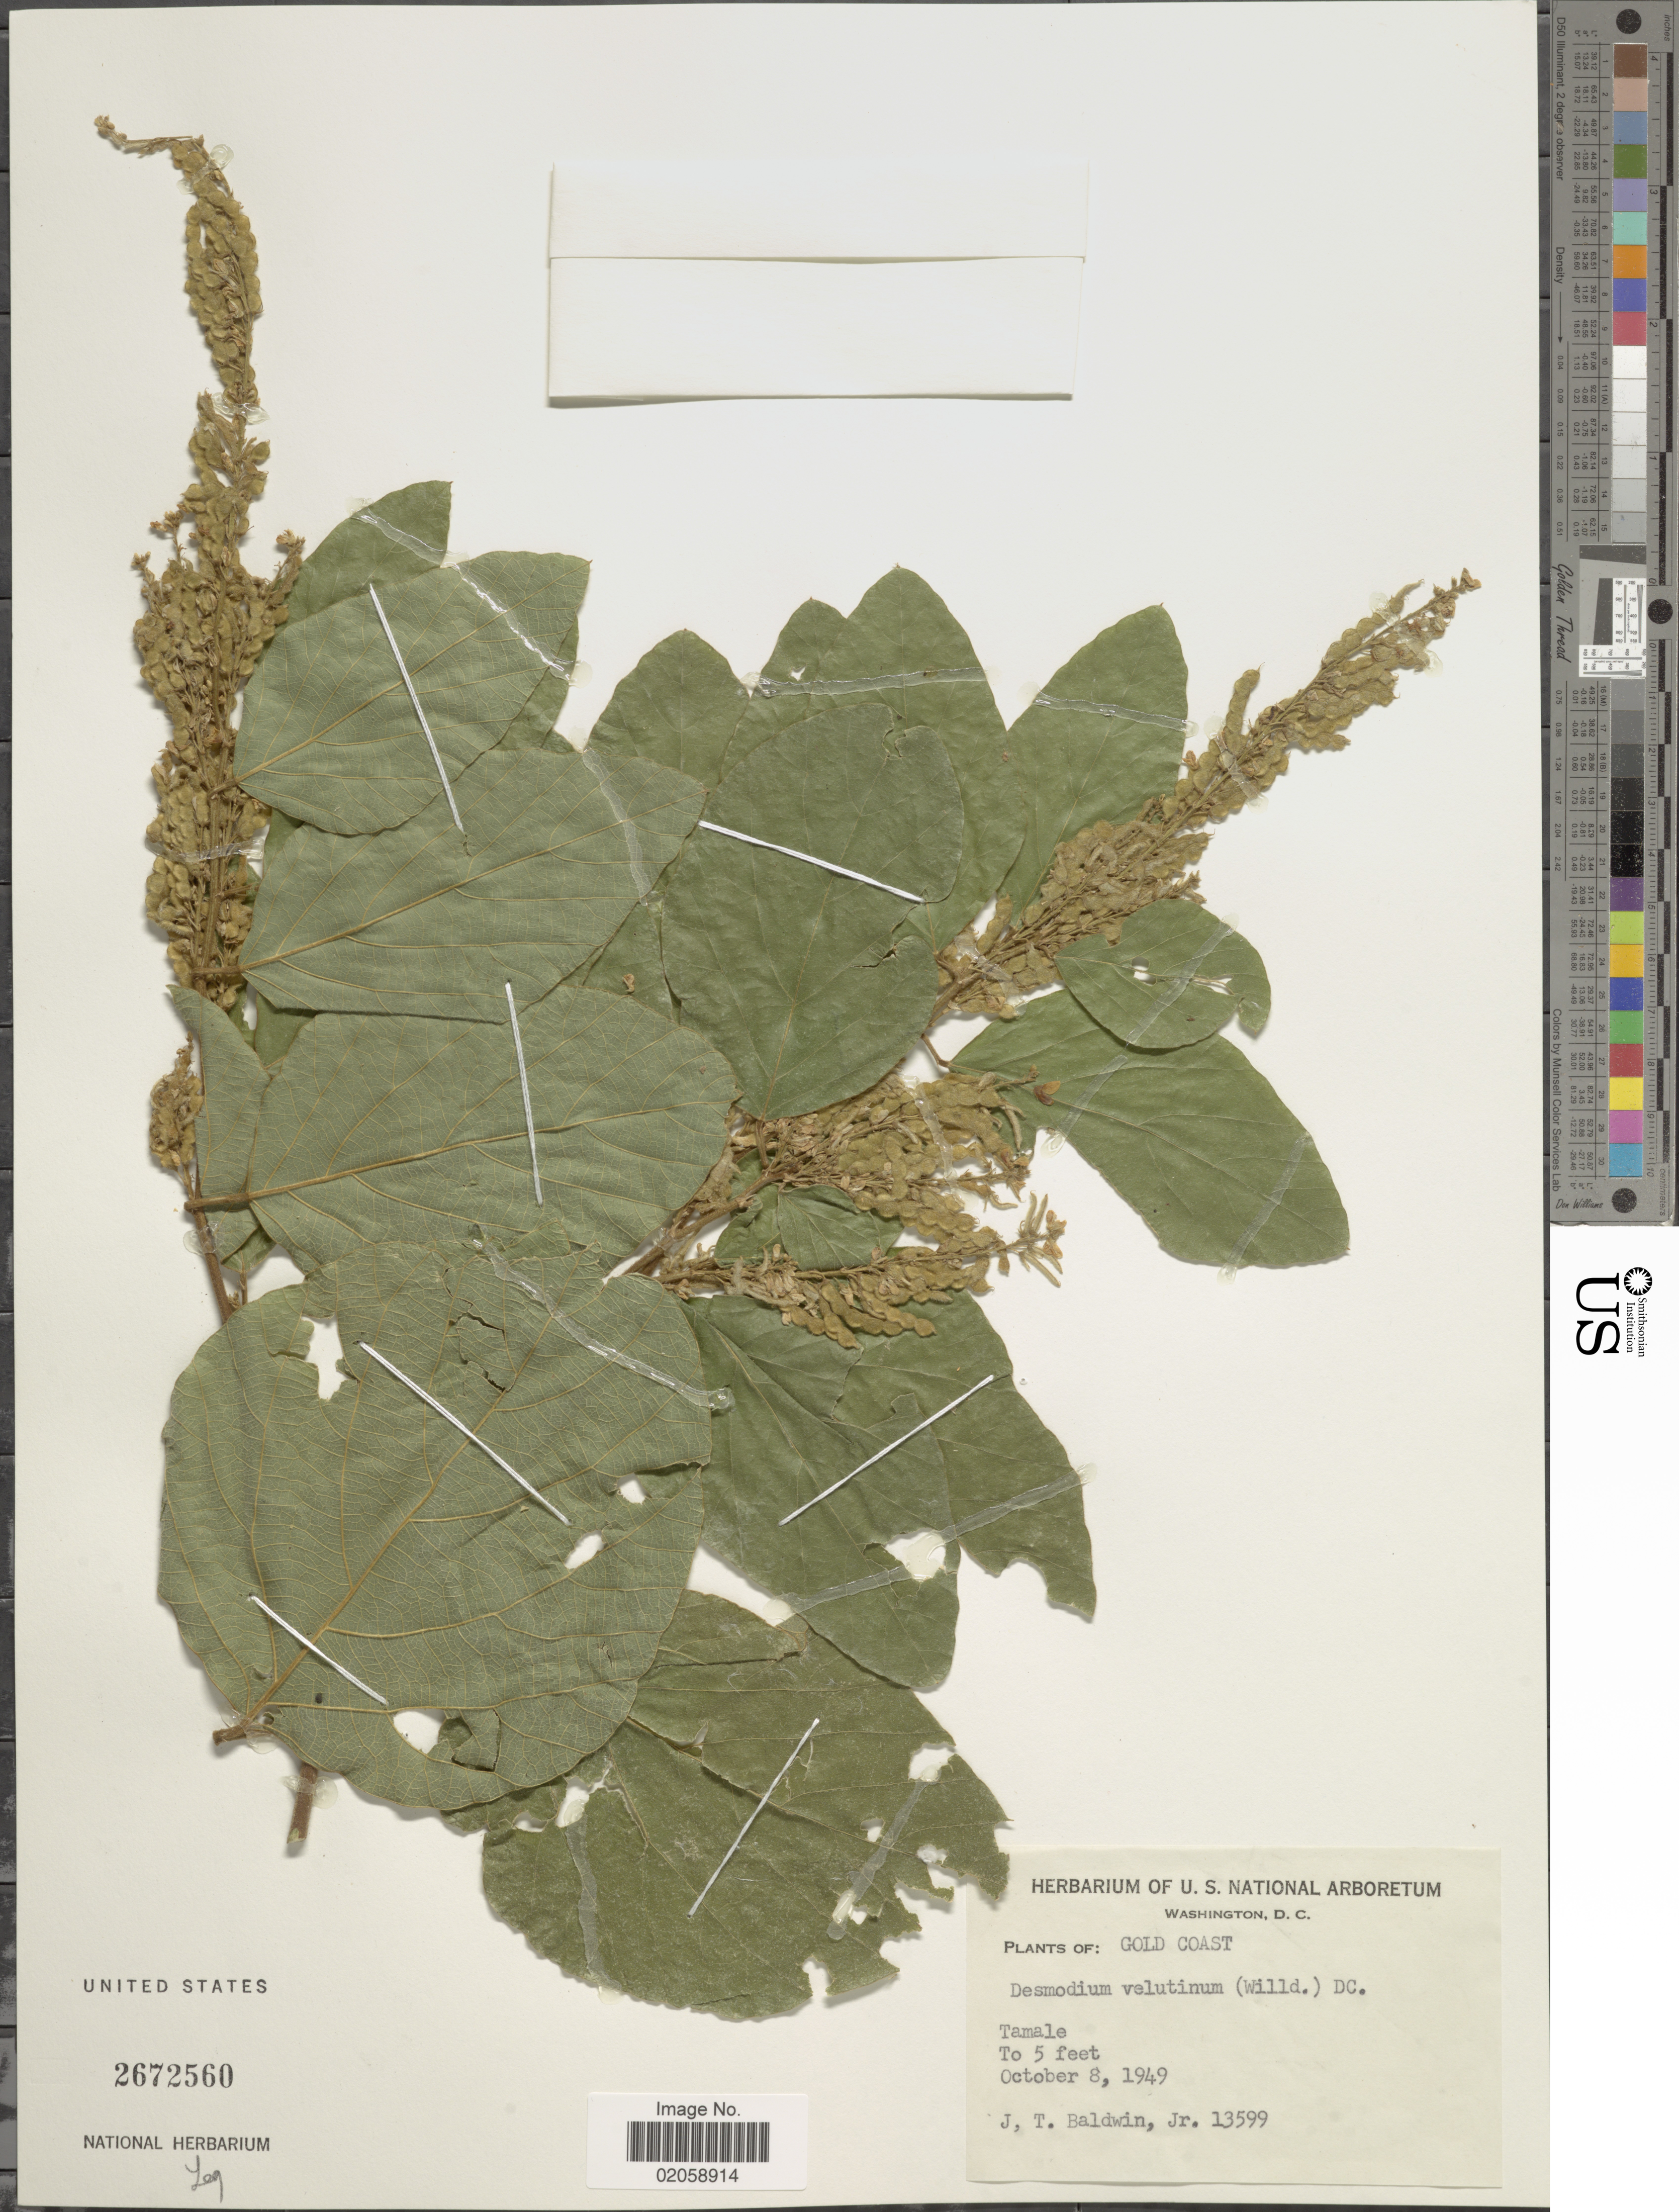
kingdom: Plantae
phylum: Tracheophyta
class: Magnoliopsida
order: Fabales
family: Fabaceae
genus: Polhillides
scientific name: Polhillides velutina subsp. velutina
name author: (Willd.) H. Ohashi & K. Ohashi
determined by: Strong, Mark T., (BOT), Smithsonian Institution - National Museum of Natural History (UNITED STATES)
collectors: J. T. Baldwin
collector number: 13599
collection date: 1949-10-08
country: Ghana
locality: Gold Coast. Tamale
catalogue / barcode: US 2672560